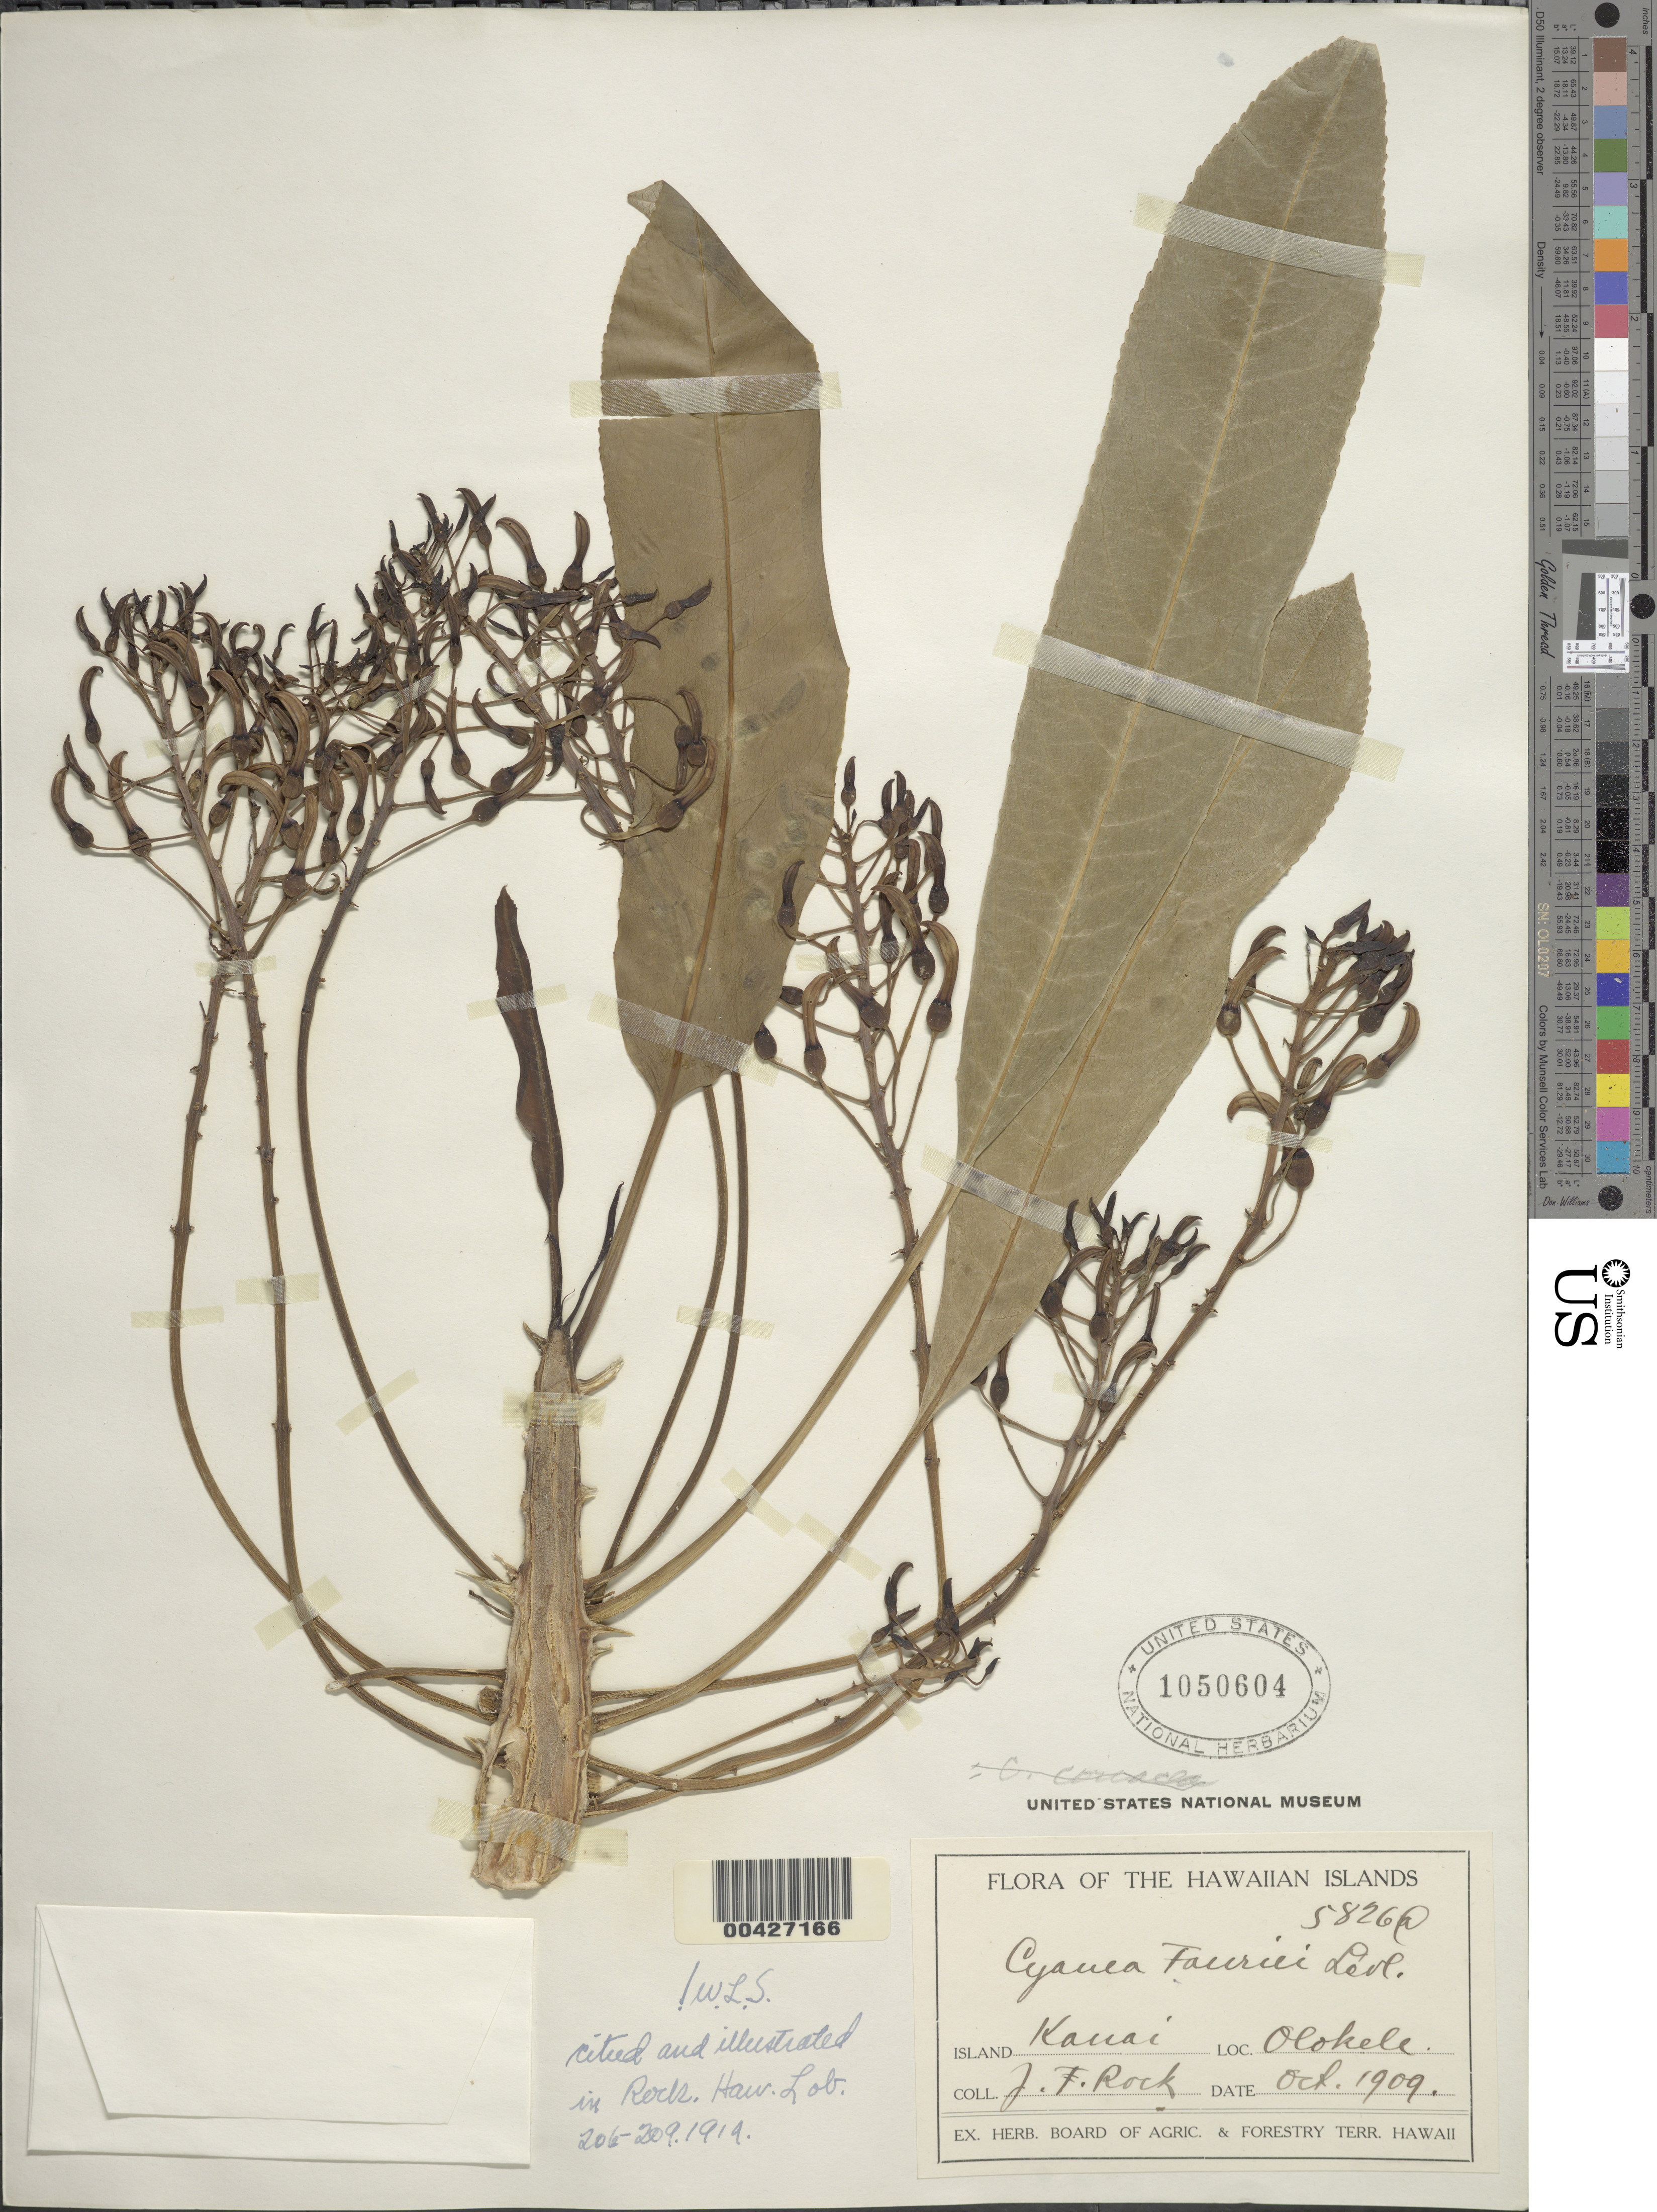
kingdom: Plantae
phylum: Tracheophyta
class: Magnoliopsida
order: Asterales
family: Campanulaceae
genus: Cyanea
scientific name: Cyanea coriacea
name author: (A. Gray) Hillebr.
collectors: J. F. Rock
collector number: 5826a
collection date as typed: Oct 1909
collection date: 1909-10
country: United States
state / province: Hawaii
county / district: Kauai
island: Kaua'i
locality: Olokele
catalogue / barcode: US 1050604